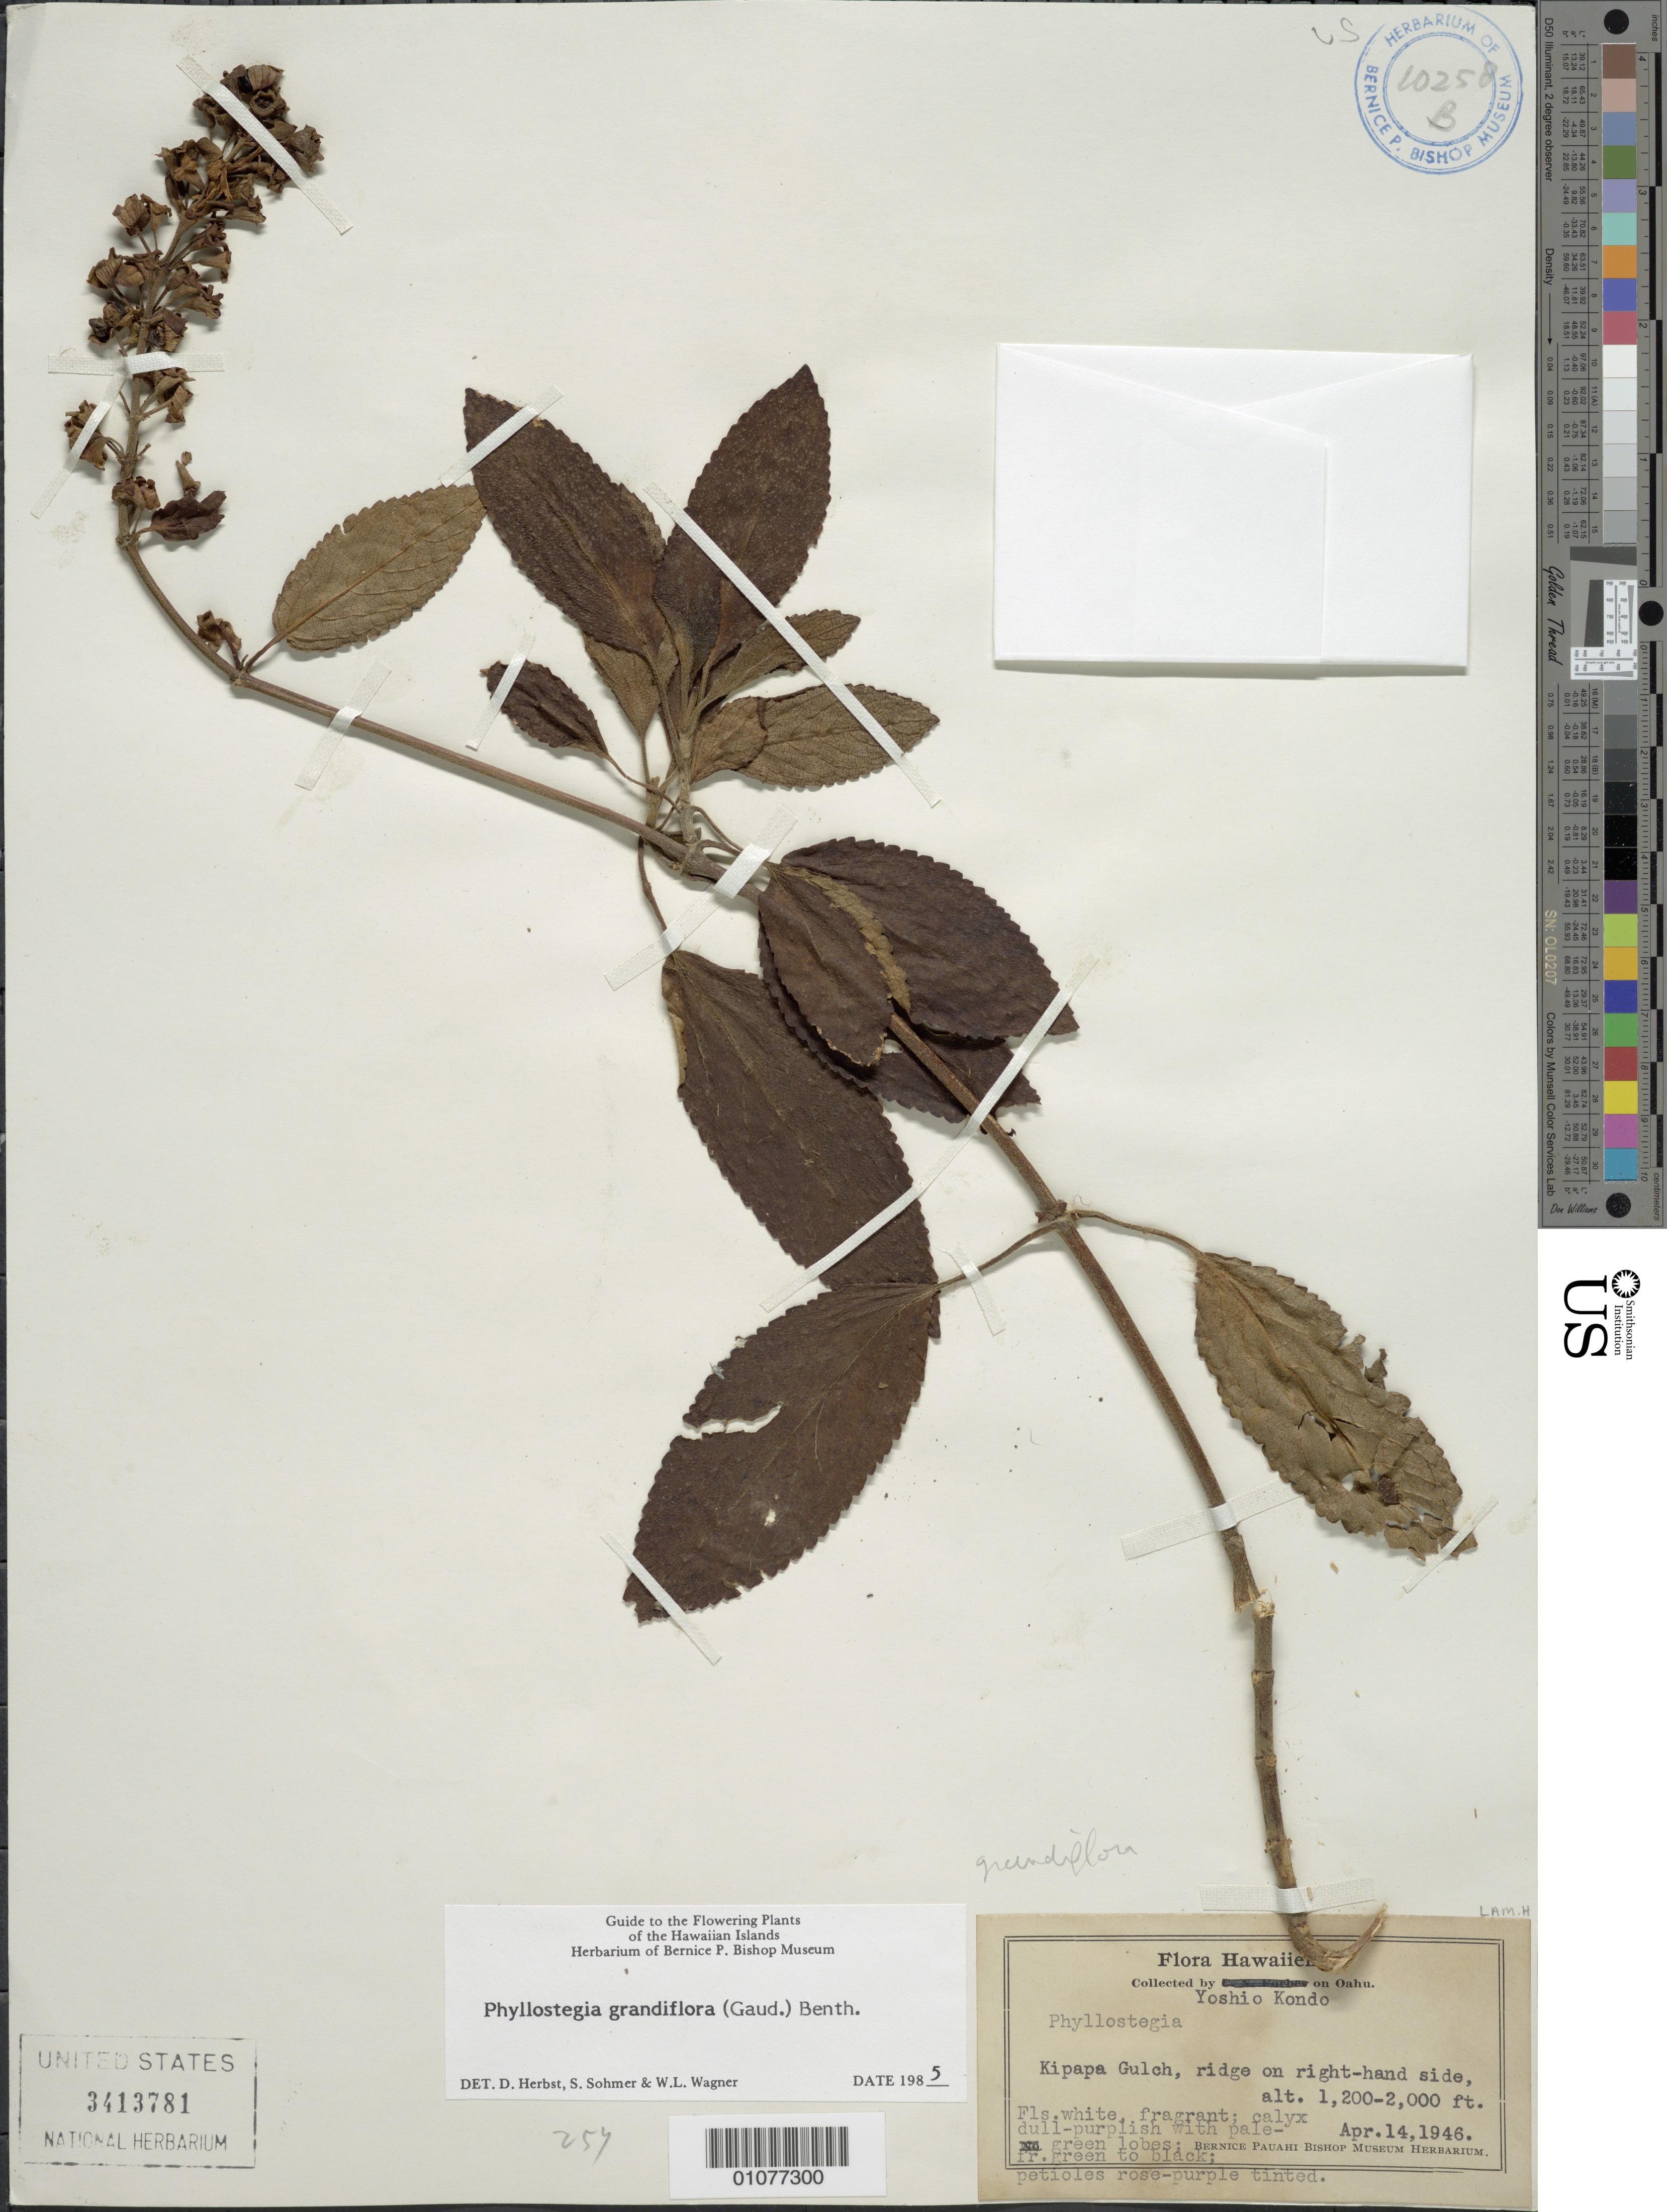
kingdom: Plantae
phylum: Tracheophyta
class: Magnoliopsida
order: Lamiales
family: Lamiaceae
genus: Phyllostegia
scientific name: Phyllostegia grandiflora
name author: (Gaudich.) Benth.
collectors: Y. Kondo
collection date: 1946-04-14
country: United States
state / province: Hawaii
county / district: Honolulu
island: Oahu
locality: Kipapa Gulch, ridge on right-hand side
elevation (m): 366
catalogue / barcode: US 3413781